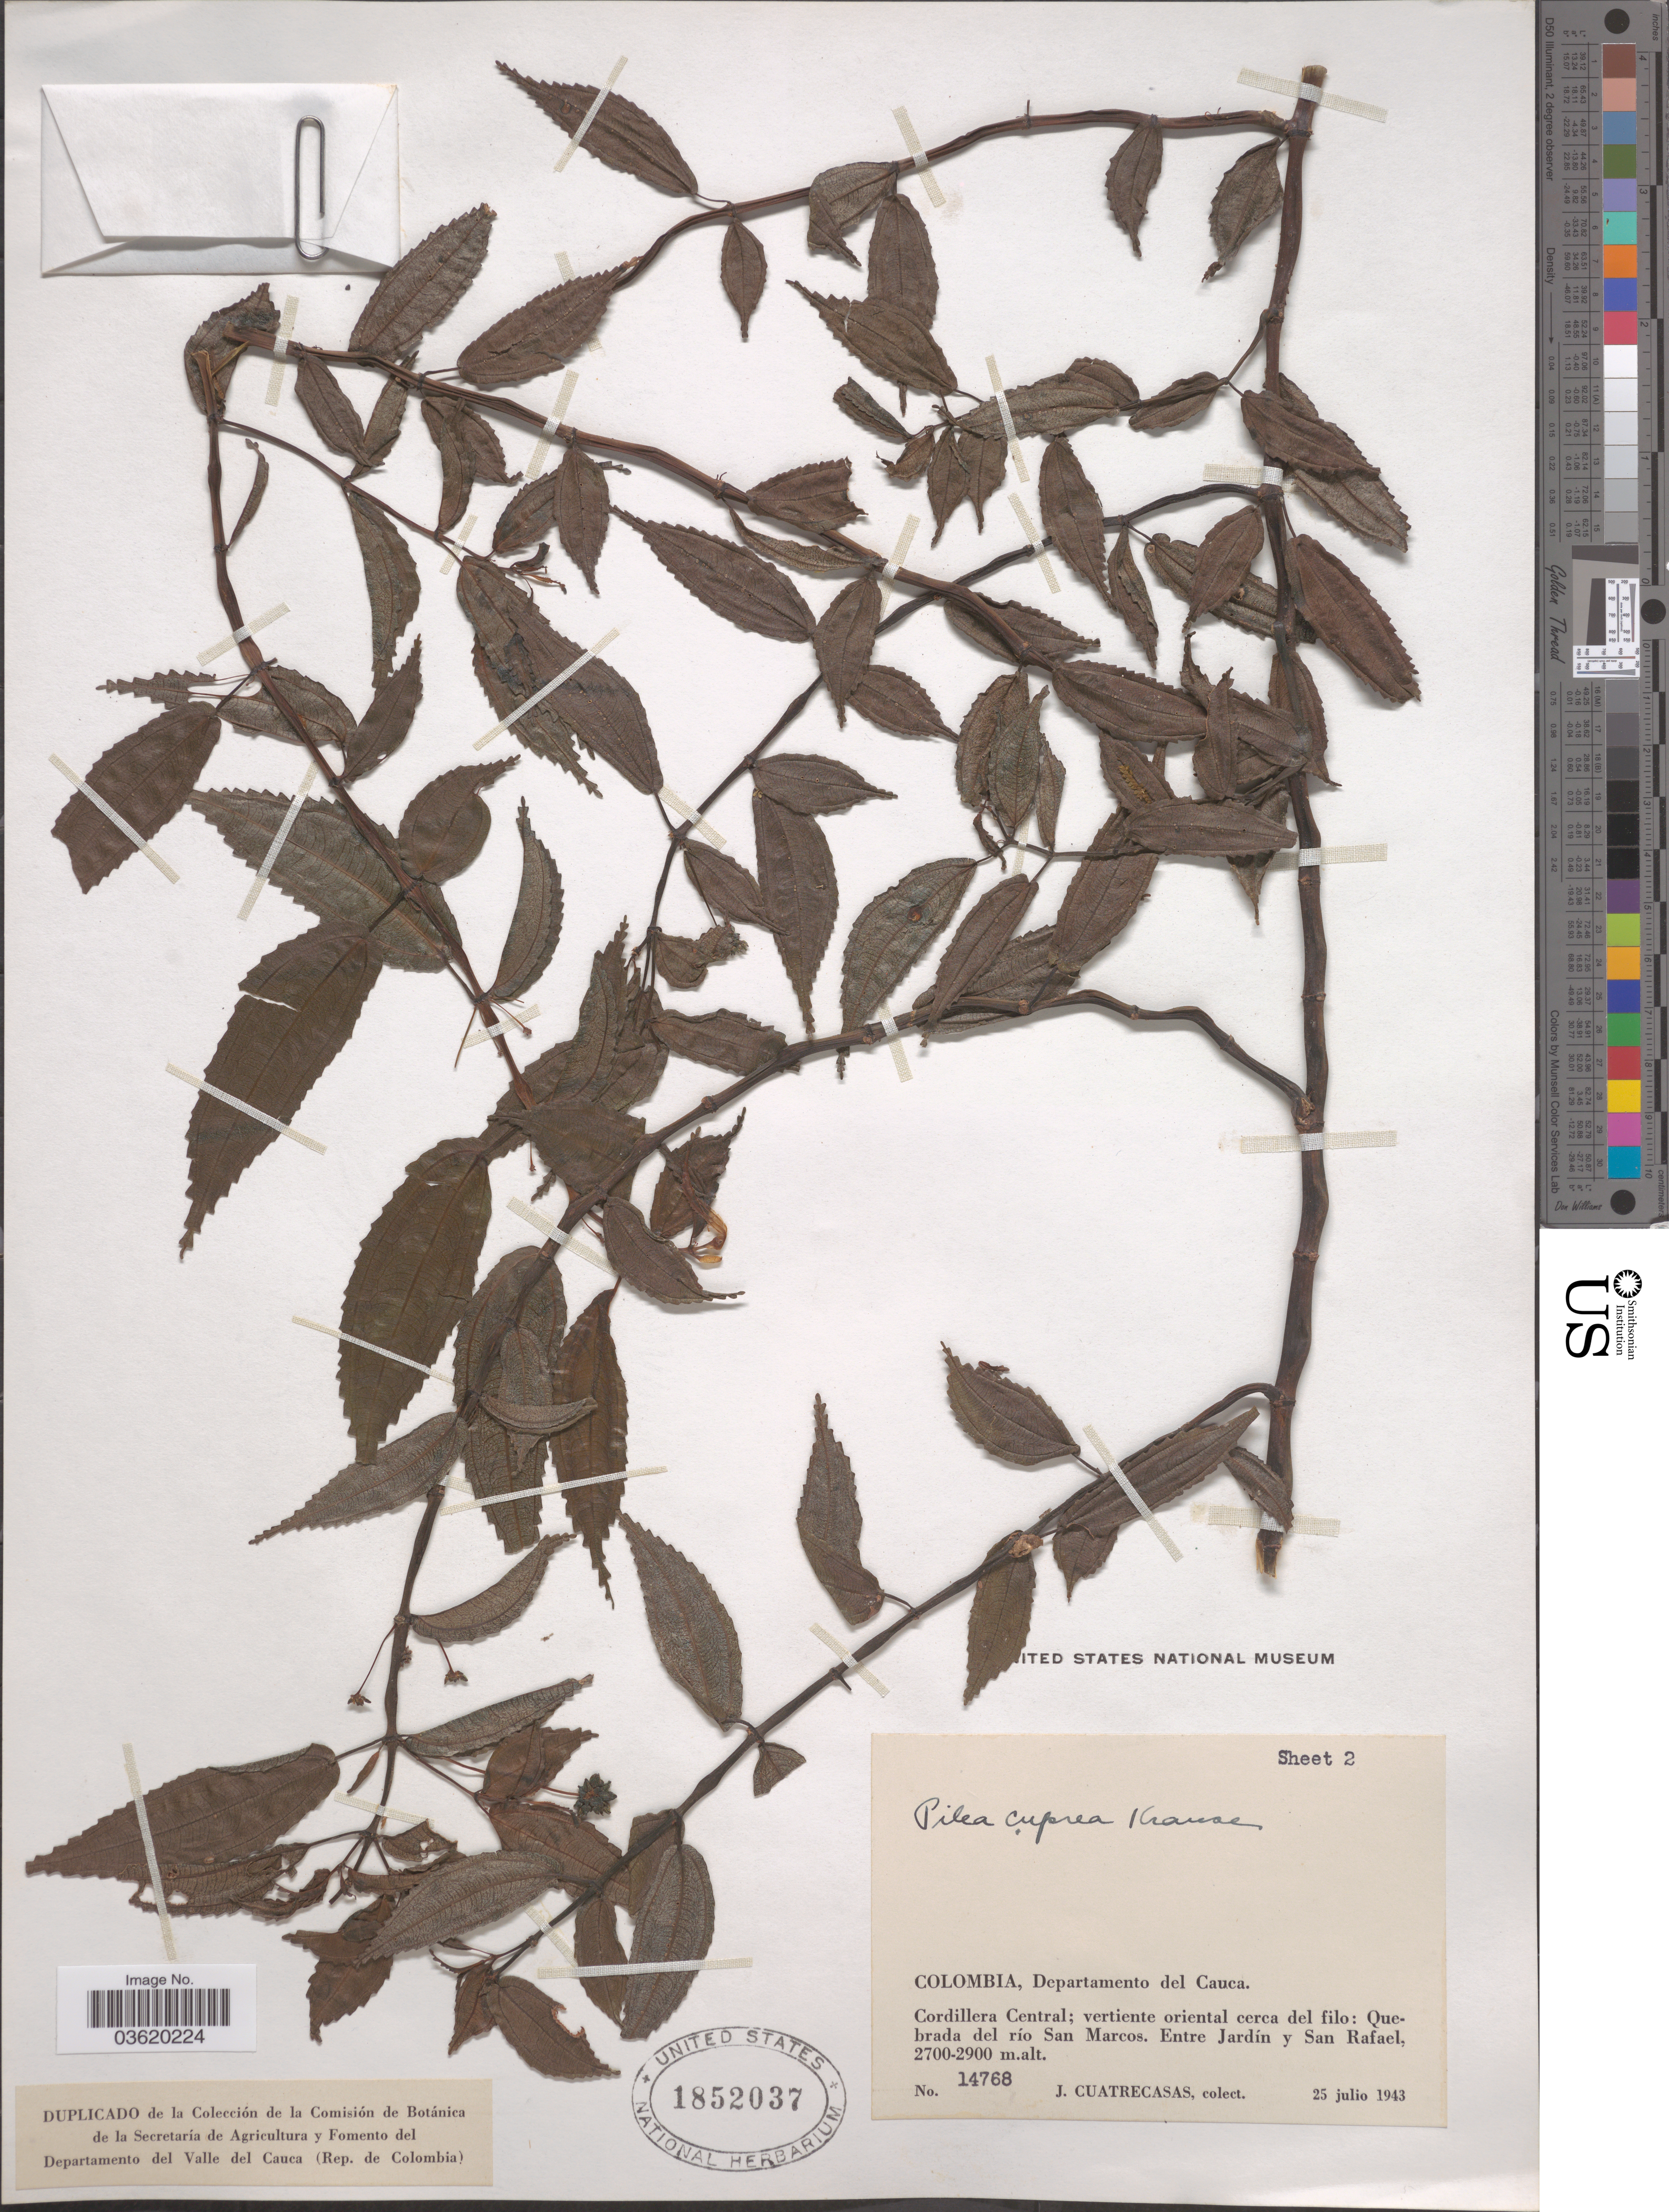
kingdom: Plantae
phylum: Tracheophyta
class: Magnoliopsida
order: Rosales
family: Urticaceae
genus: Pilea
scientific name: Pilea cuprea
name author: K. Krause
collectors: J. Cuatrecasas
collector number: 14768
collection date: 1943-07-25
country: Colombia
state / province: Cauca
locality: Departamento del Cauca. Cordillera Central; vertiente oriental cerca del filo: Quebrada del río San Marcos. Entre Jardín y San Rafael.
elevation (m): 2700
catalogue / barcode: US 1852037